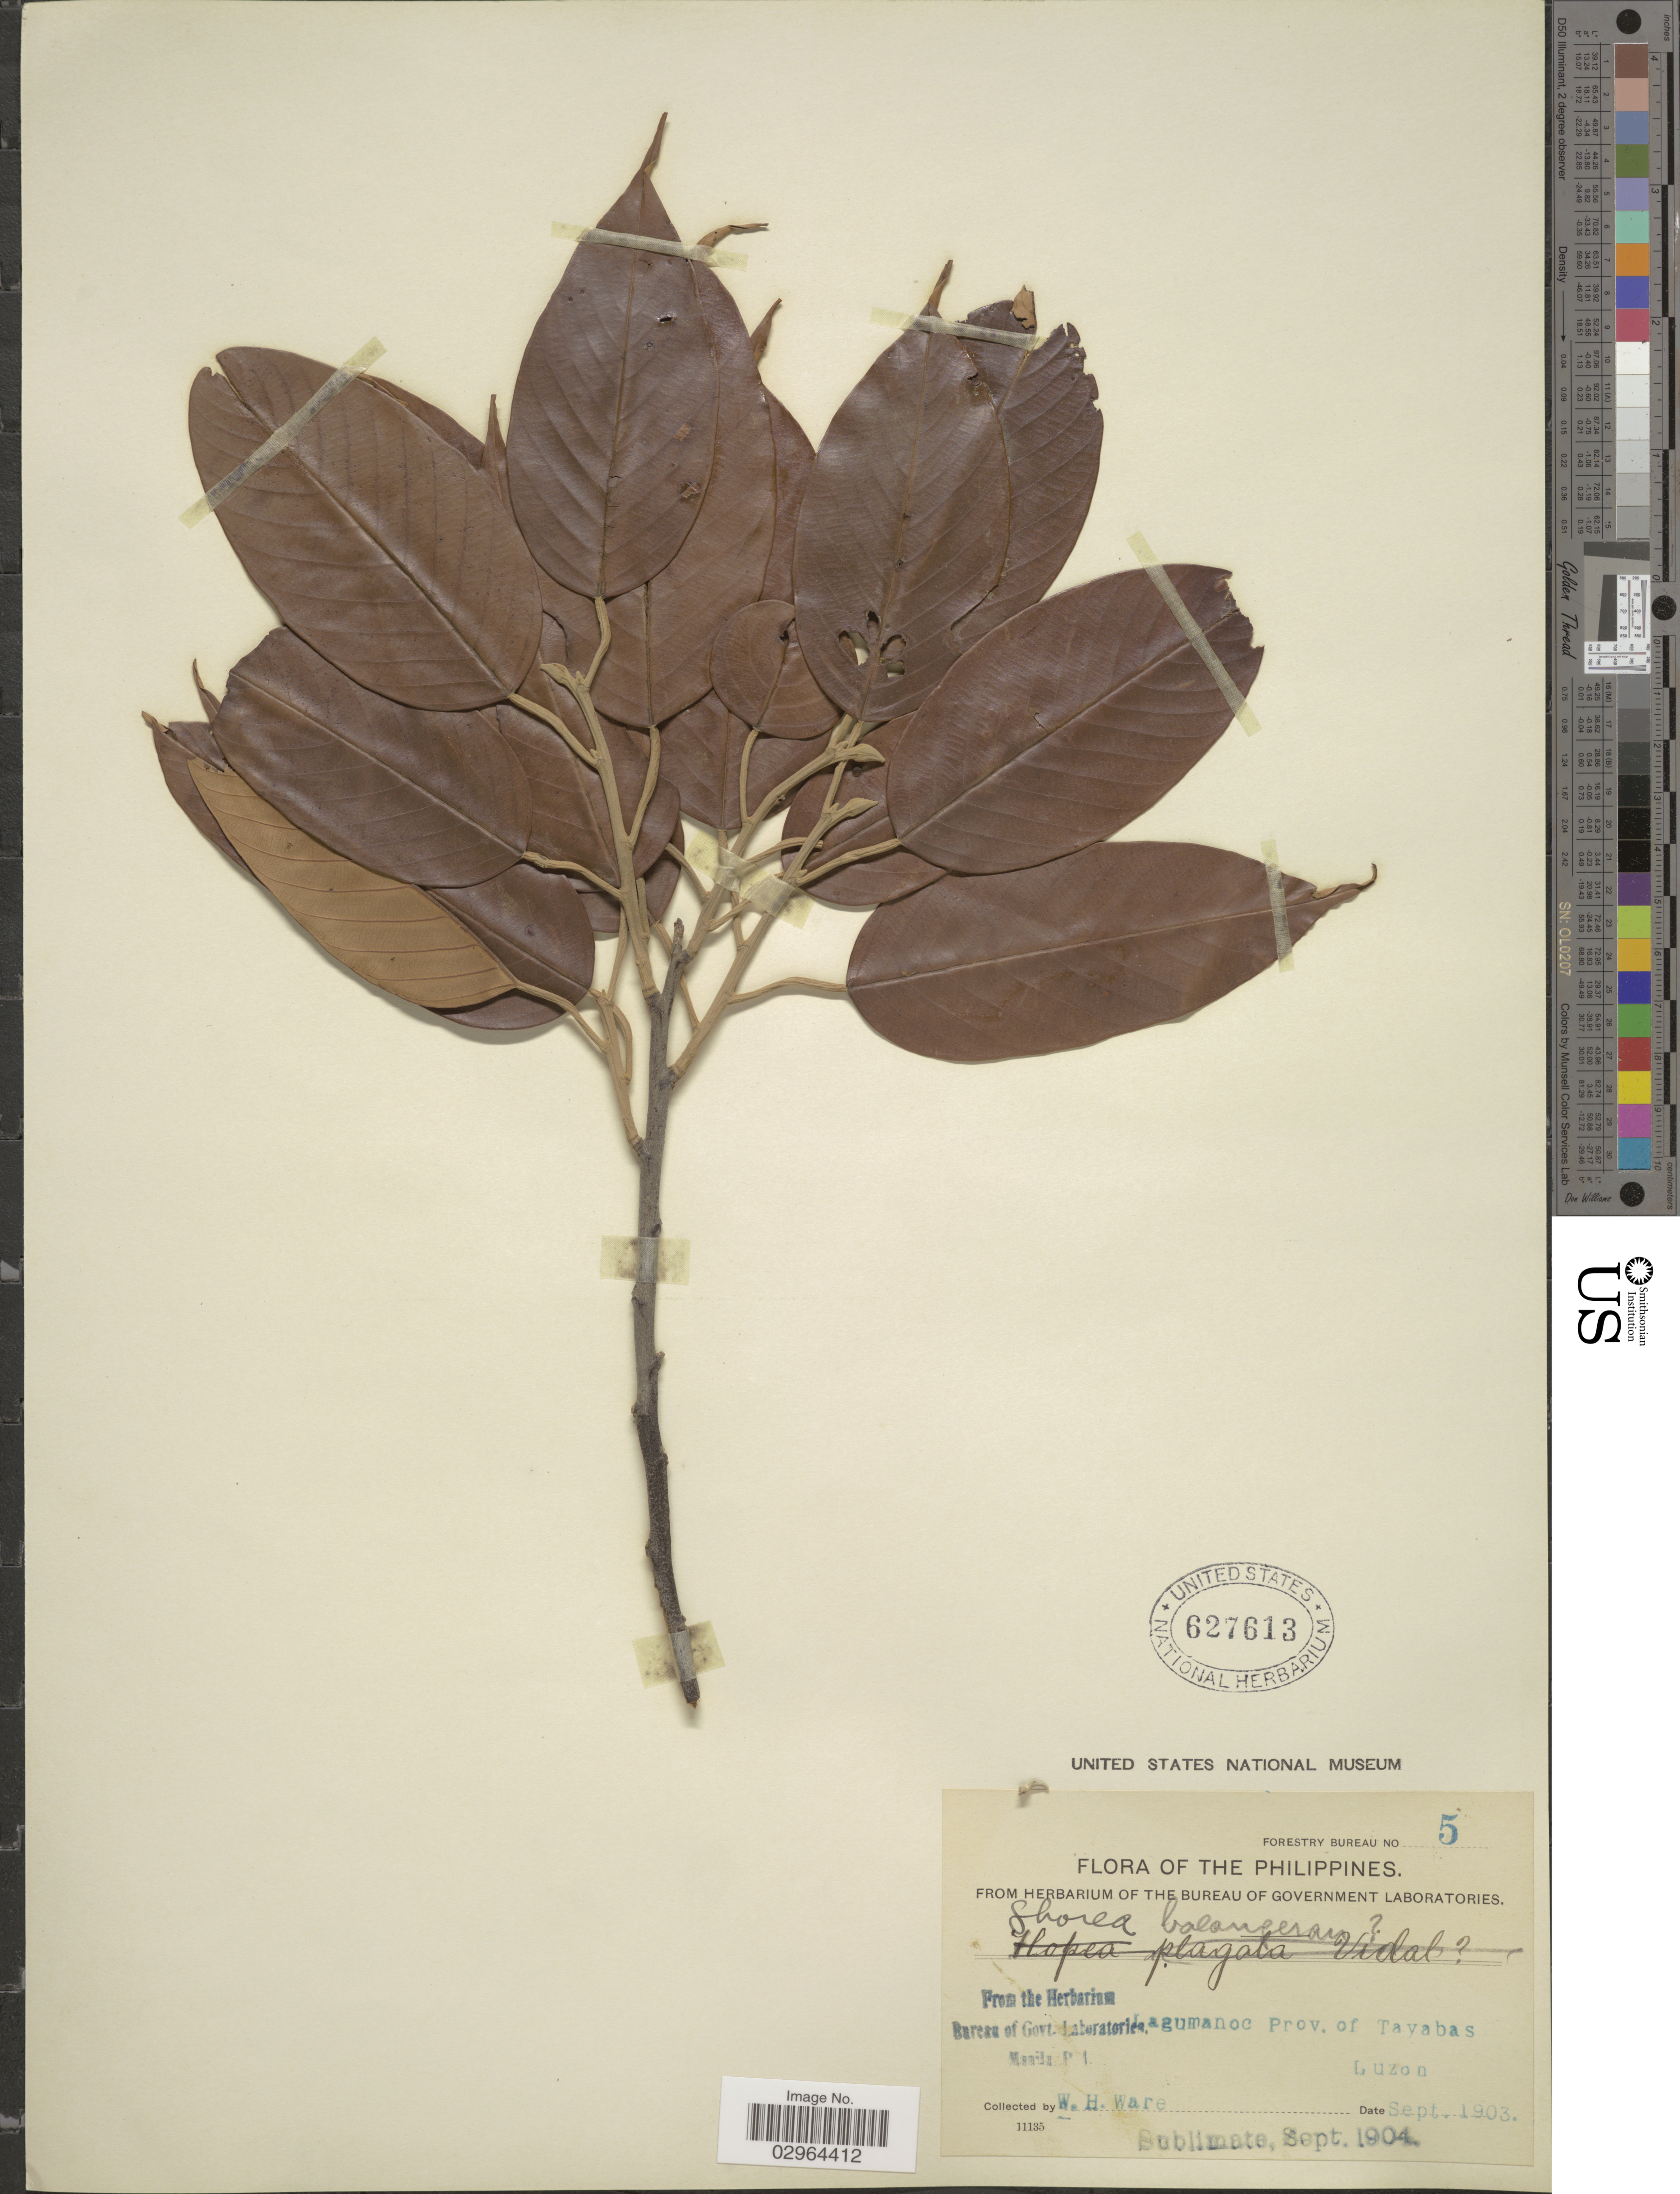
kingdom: Plantae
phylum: Tracheophyta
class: Magnoliopsida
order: Malvales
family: Dipterocarpaceae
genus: Shorea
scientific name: Shorea astylosa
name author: Foxw.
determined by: Strong, Mark T., (BOT), Smithsonian Institution - National Museum of Natural History (UNITED STATES)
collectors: W. Ware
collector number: Forestry Bureau 5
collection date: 1903-09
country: Philippines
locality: Lagumanoc Prov. of Tayabas, Luzon.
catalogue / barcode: US 627613